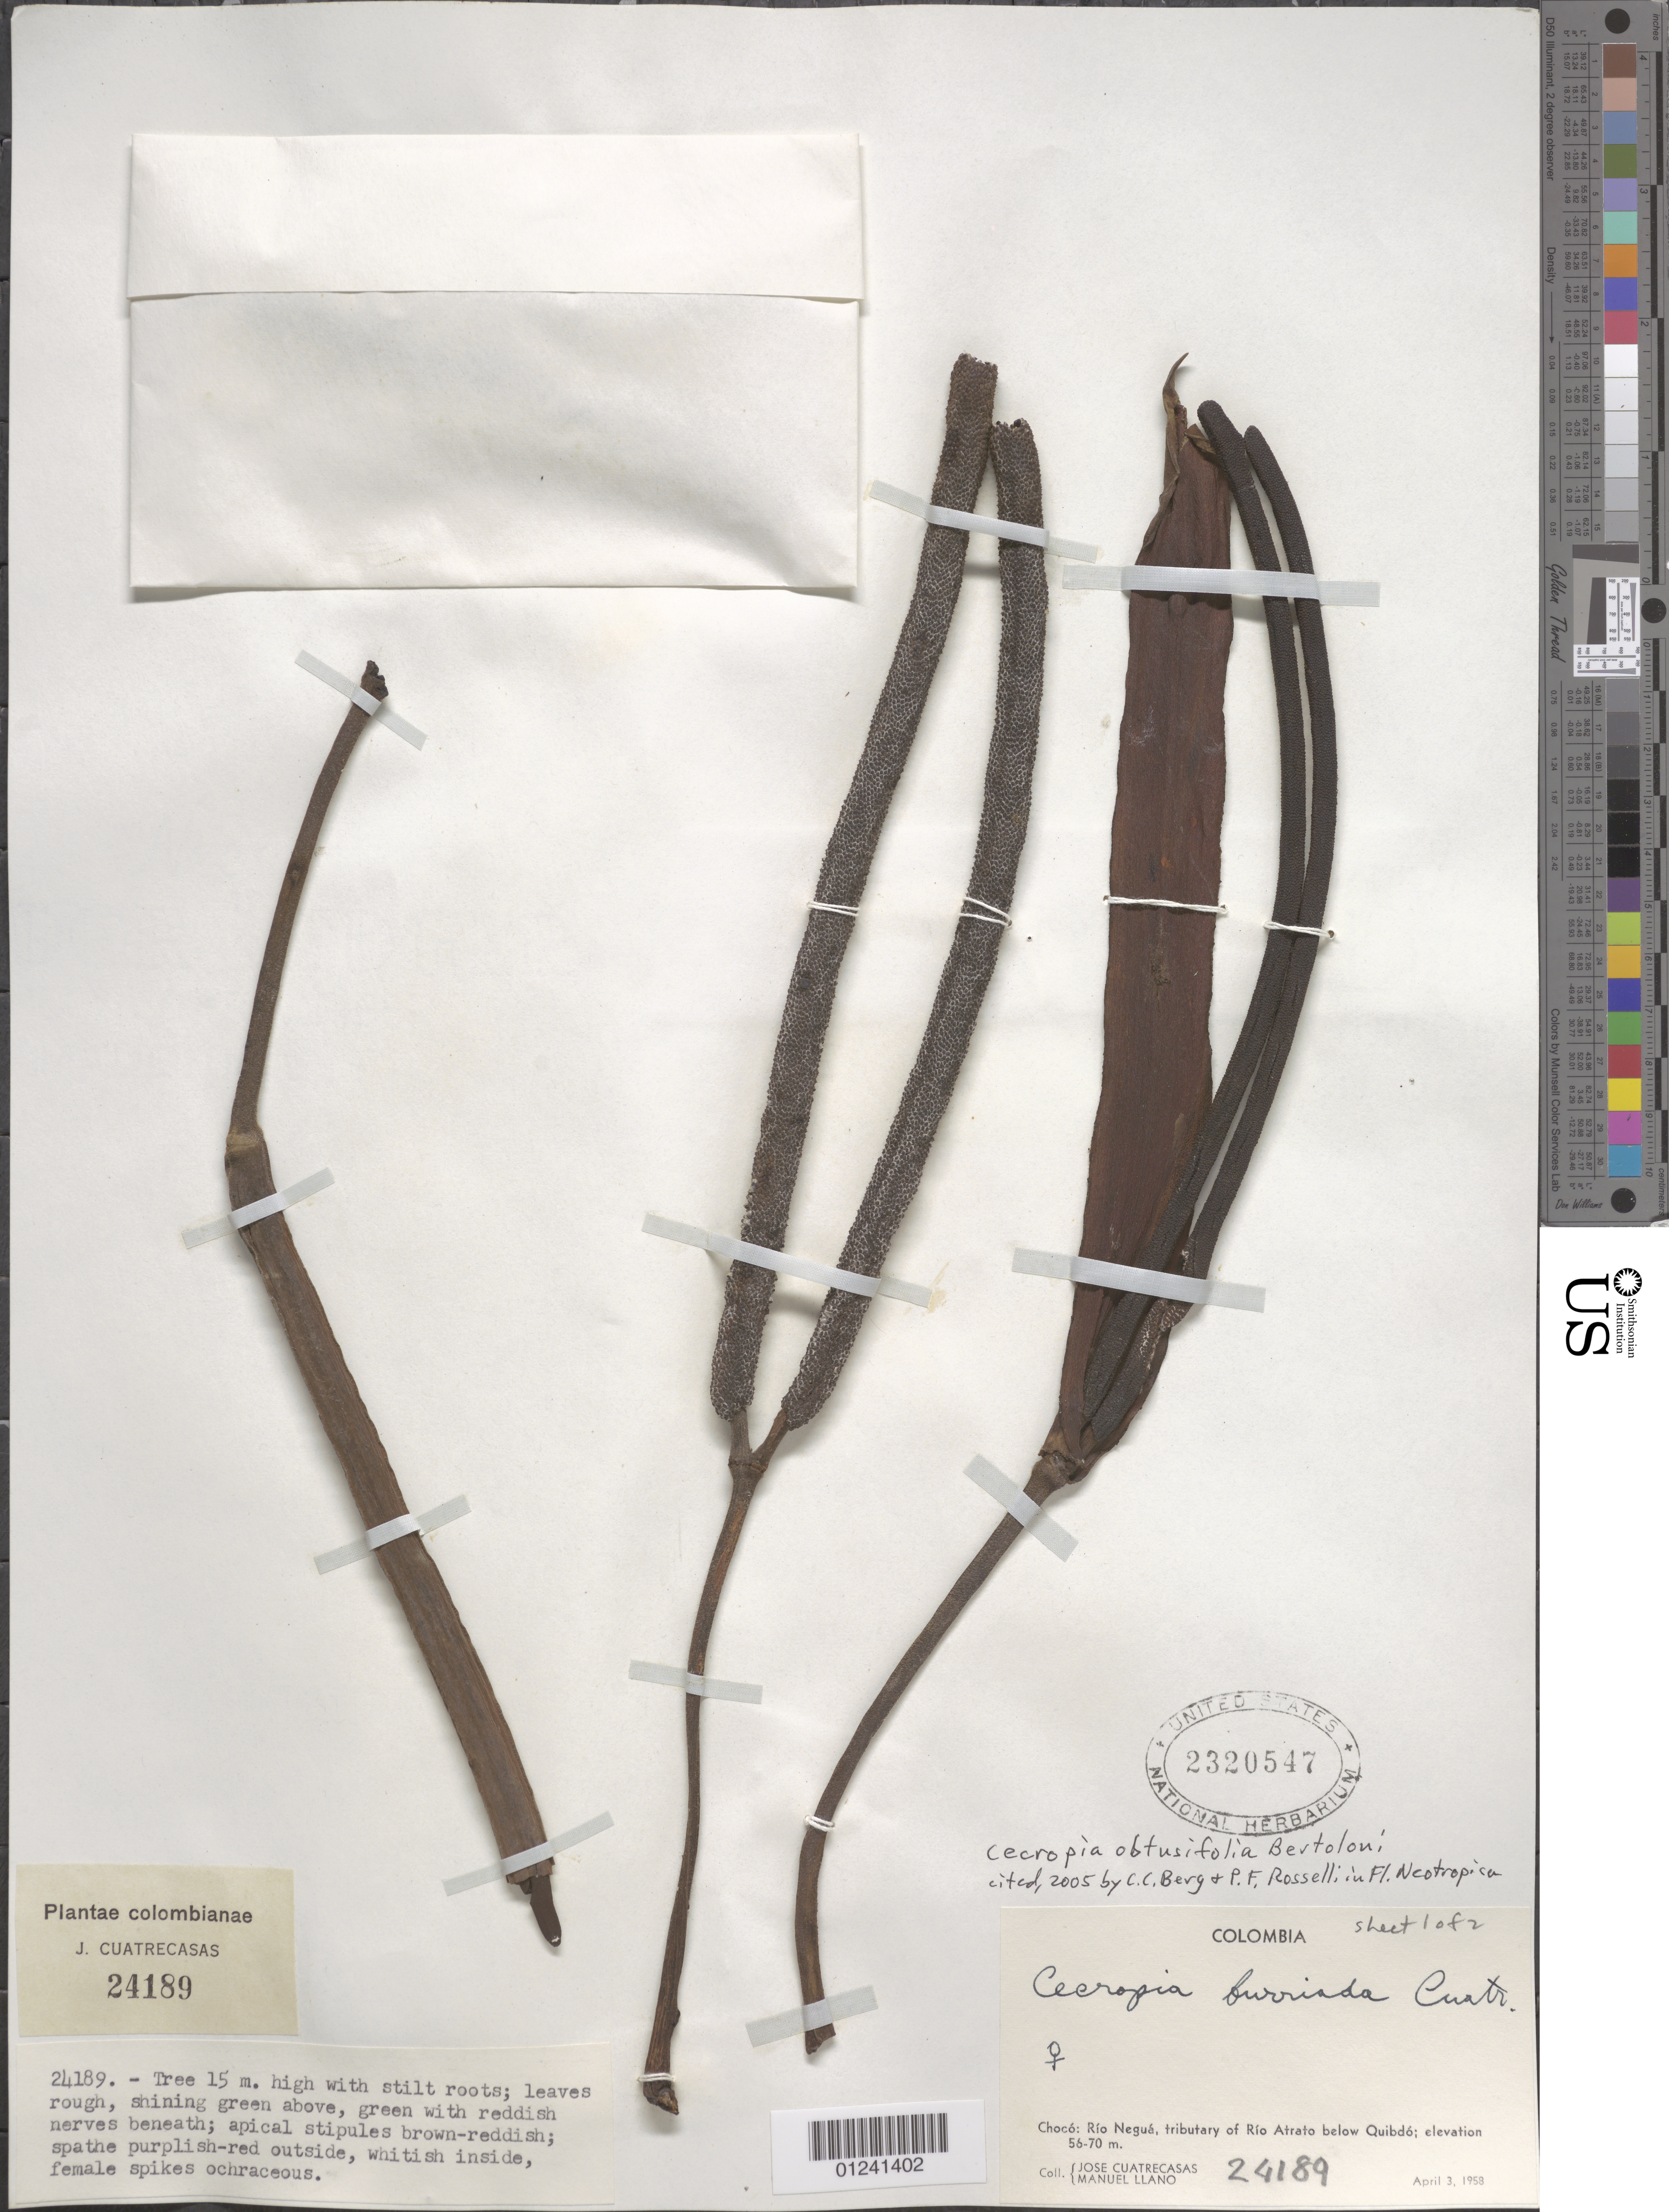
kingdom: Plantae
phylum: Tracheophyta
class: Magnoliopsida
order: Rosales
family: Urticaceae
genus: Cecropia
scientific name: Cecropia telenitida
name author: Cuatrec.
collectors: J. Cuatrecasas & M. Llano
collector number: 24189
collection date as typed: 03 Apr 1958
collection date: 1958-04-03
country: Colombia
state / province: Chocó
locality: Rio Negua, tributary of Rio Atrato below Quibdo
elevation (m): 56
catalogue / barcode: US 2320547